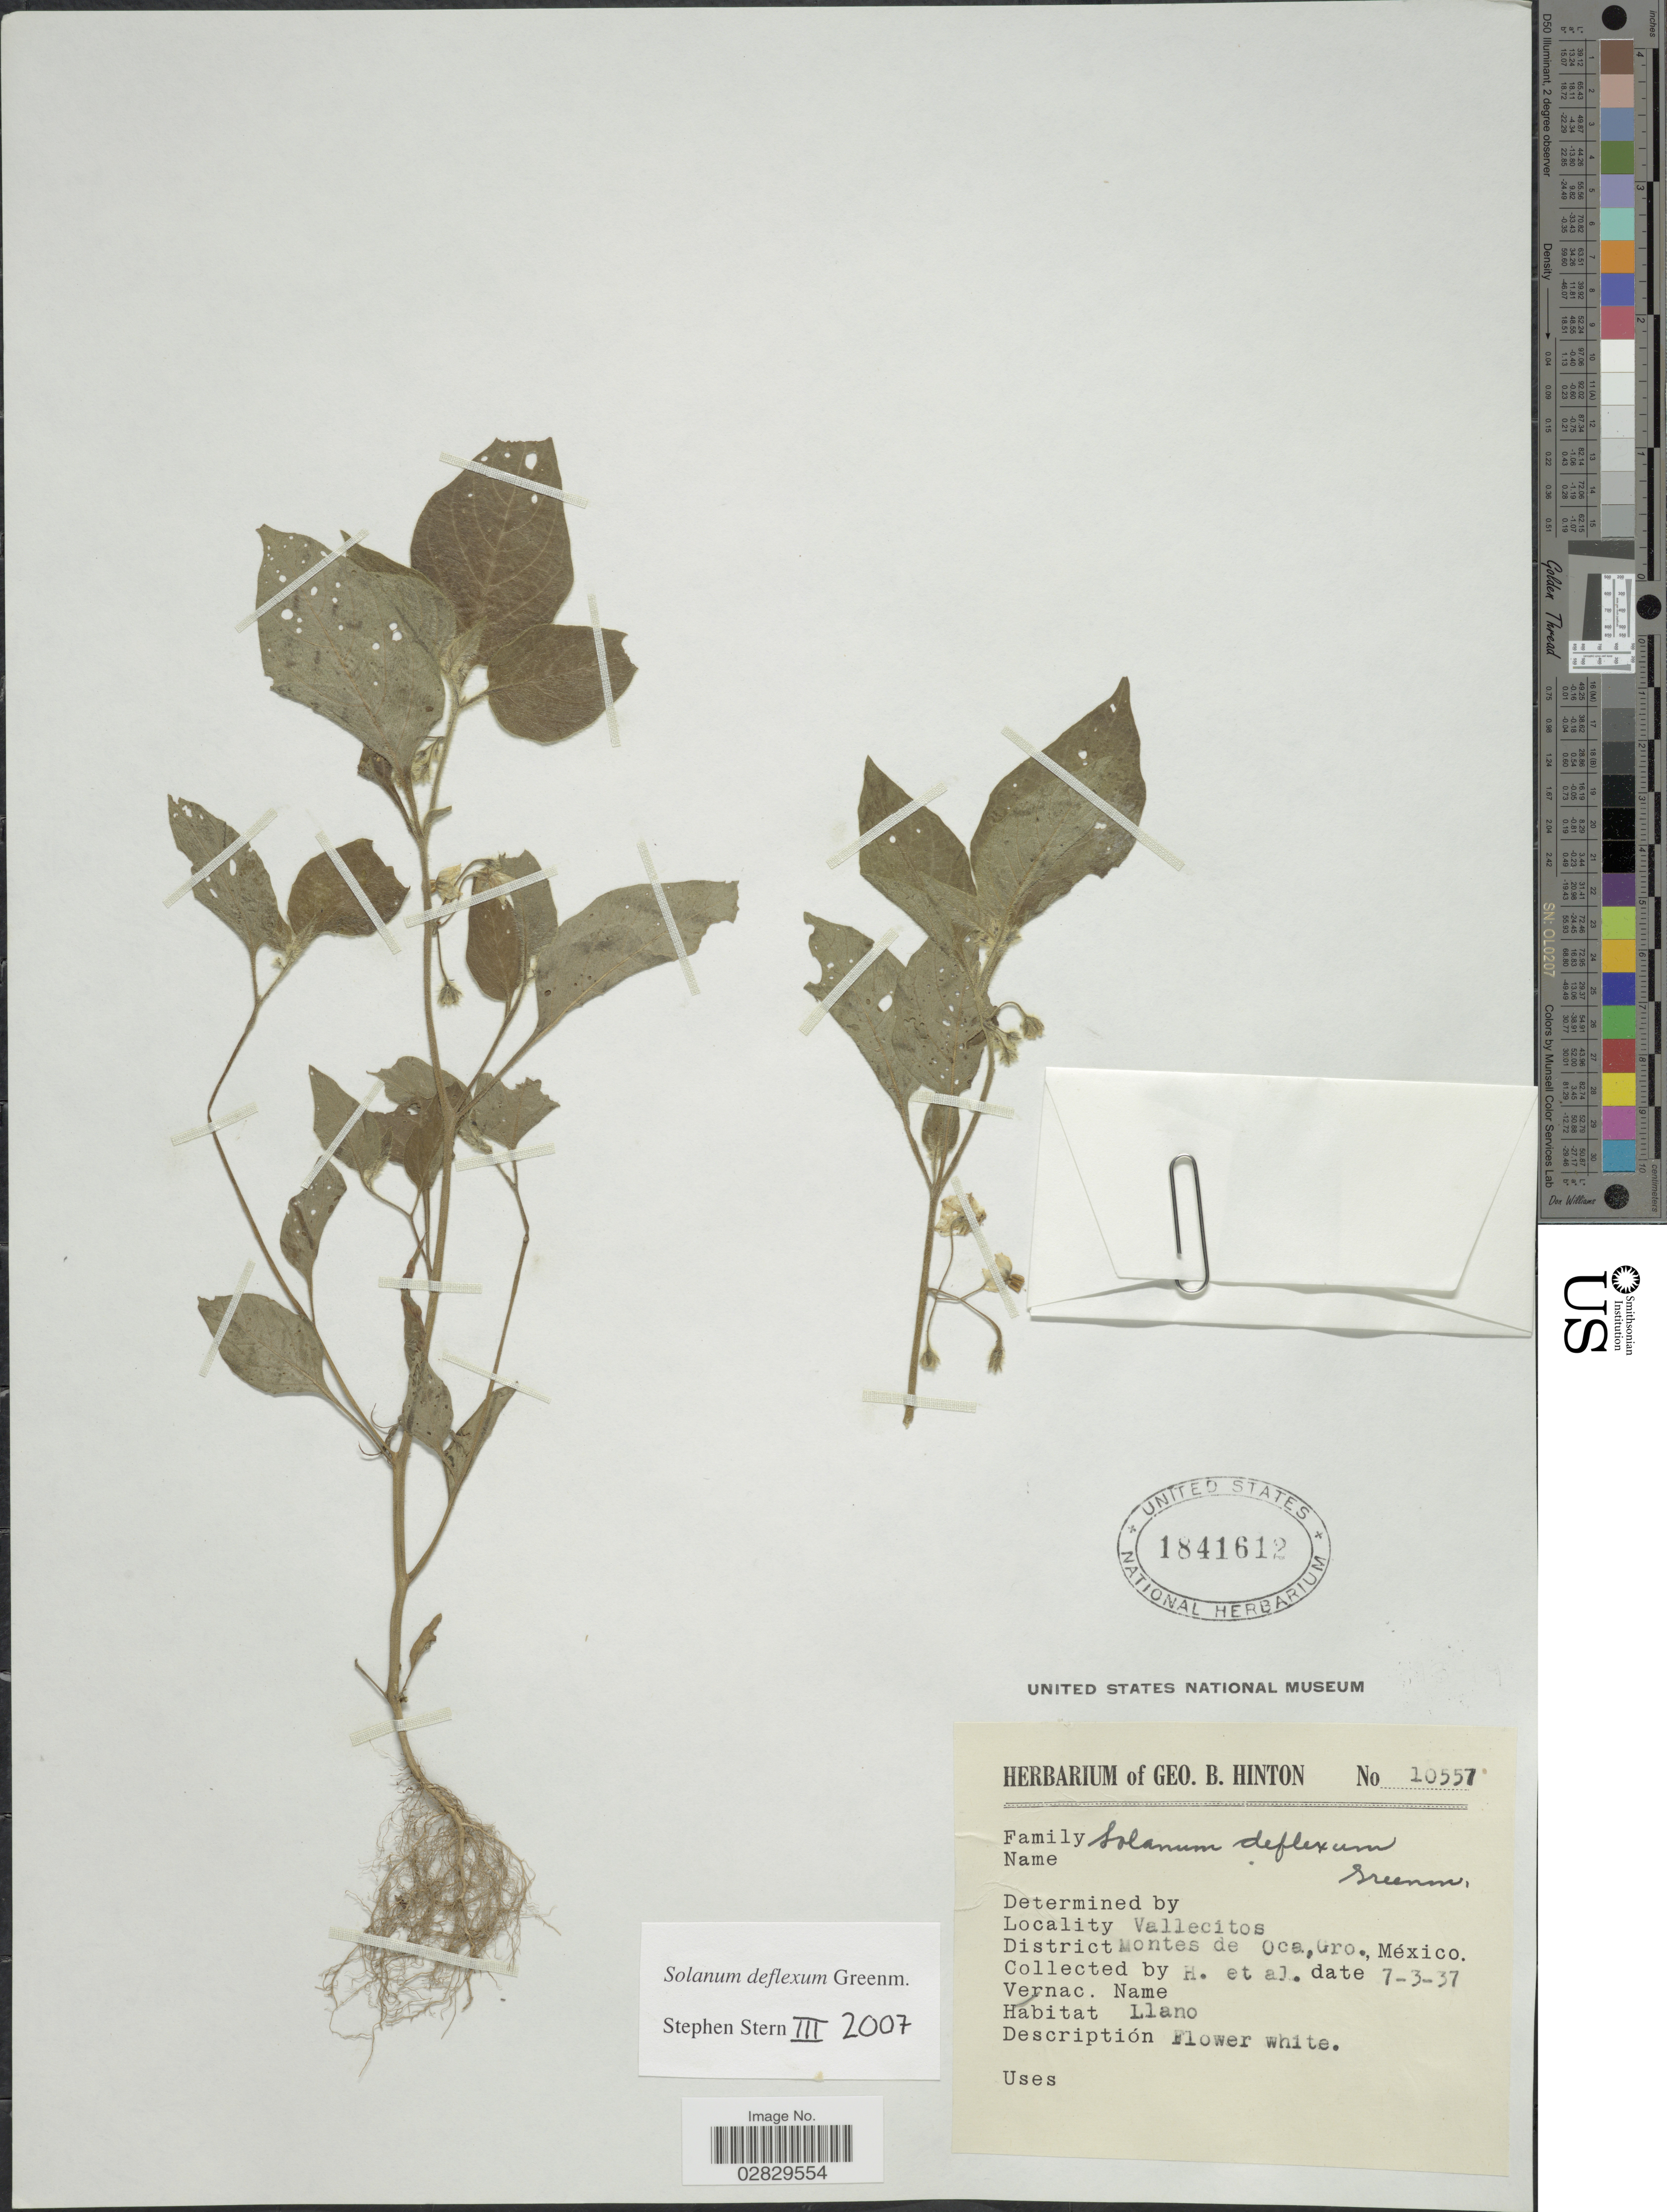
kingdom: Plantae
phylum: Tracheophyta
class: Magnoliopsida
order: Solanales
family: Solanaceae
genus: Solanum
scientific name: Solanum deflexum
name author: Greenm.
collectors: G. B. Hinton & et al.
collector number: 10557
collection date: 1937-07-03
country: Mexico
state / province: Guerrero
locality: Vallecitos. District Montes de Oca.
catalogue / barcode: US 1841612